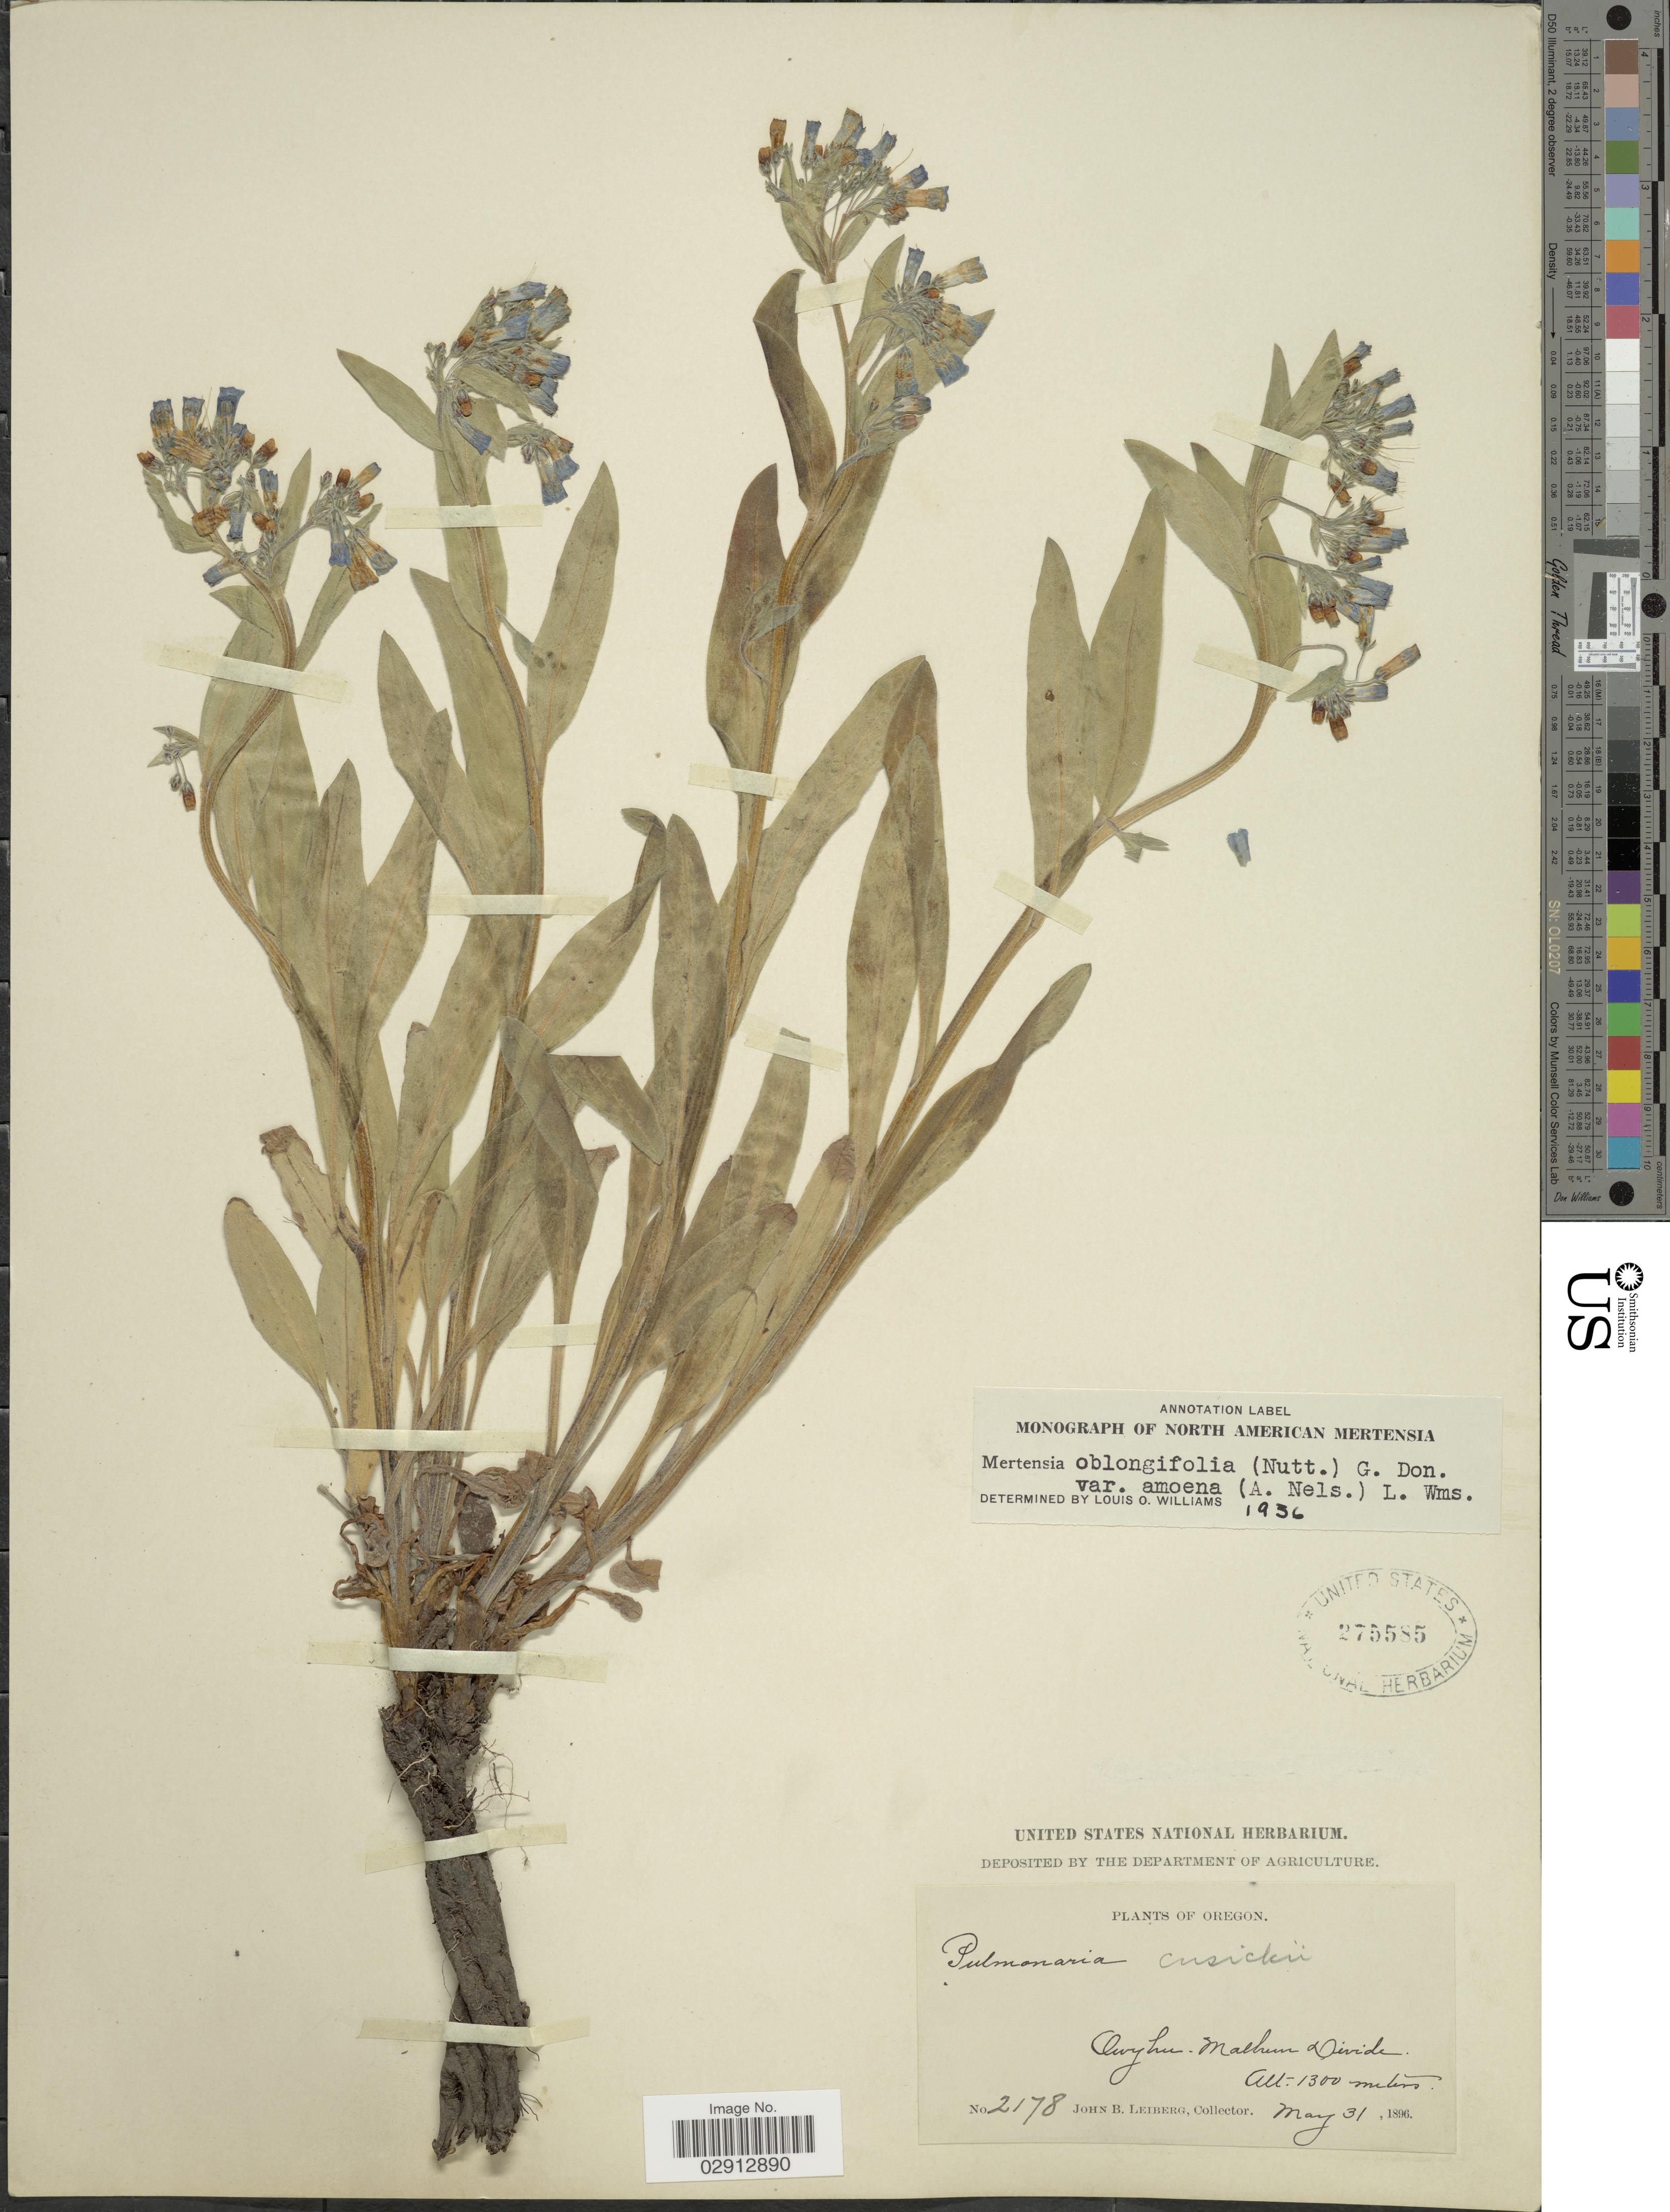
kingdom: Plantae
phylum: Tracheophyta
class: Magnoliopsida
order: Boraginales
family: Boraginaceae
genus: Mertensia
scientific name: Mertensia oblongifolia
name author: (Nutt.) G. Don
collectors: J. B. Leiberg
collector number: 2178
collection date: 1896-05-31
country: United States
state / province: Oregon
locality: Owyhee-Malheur Divide.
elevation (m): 1300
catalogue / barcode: US 275585